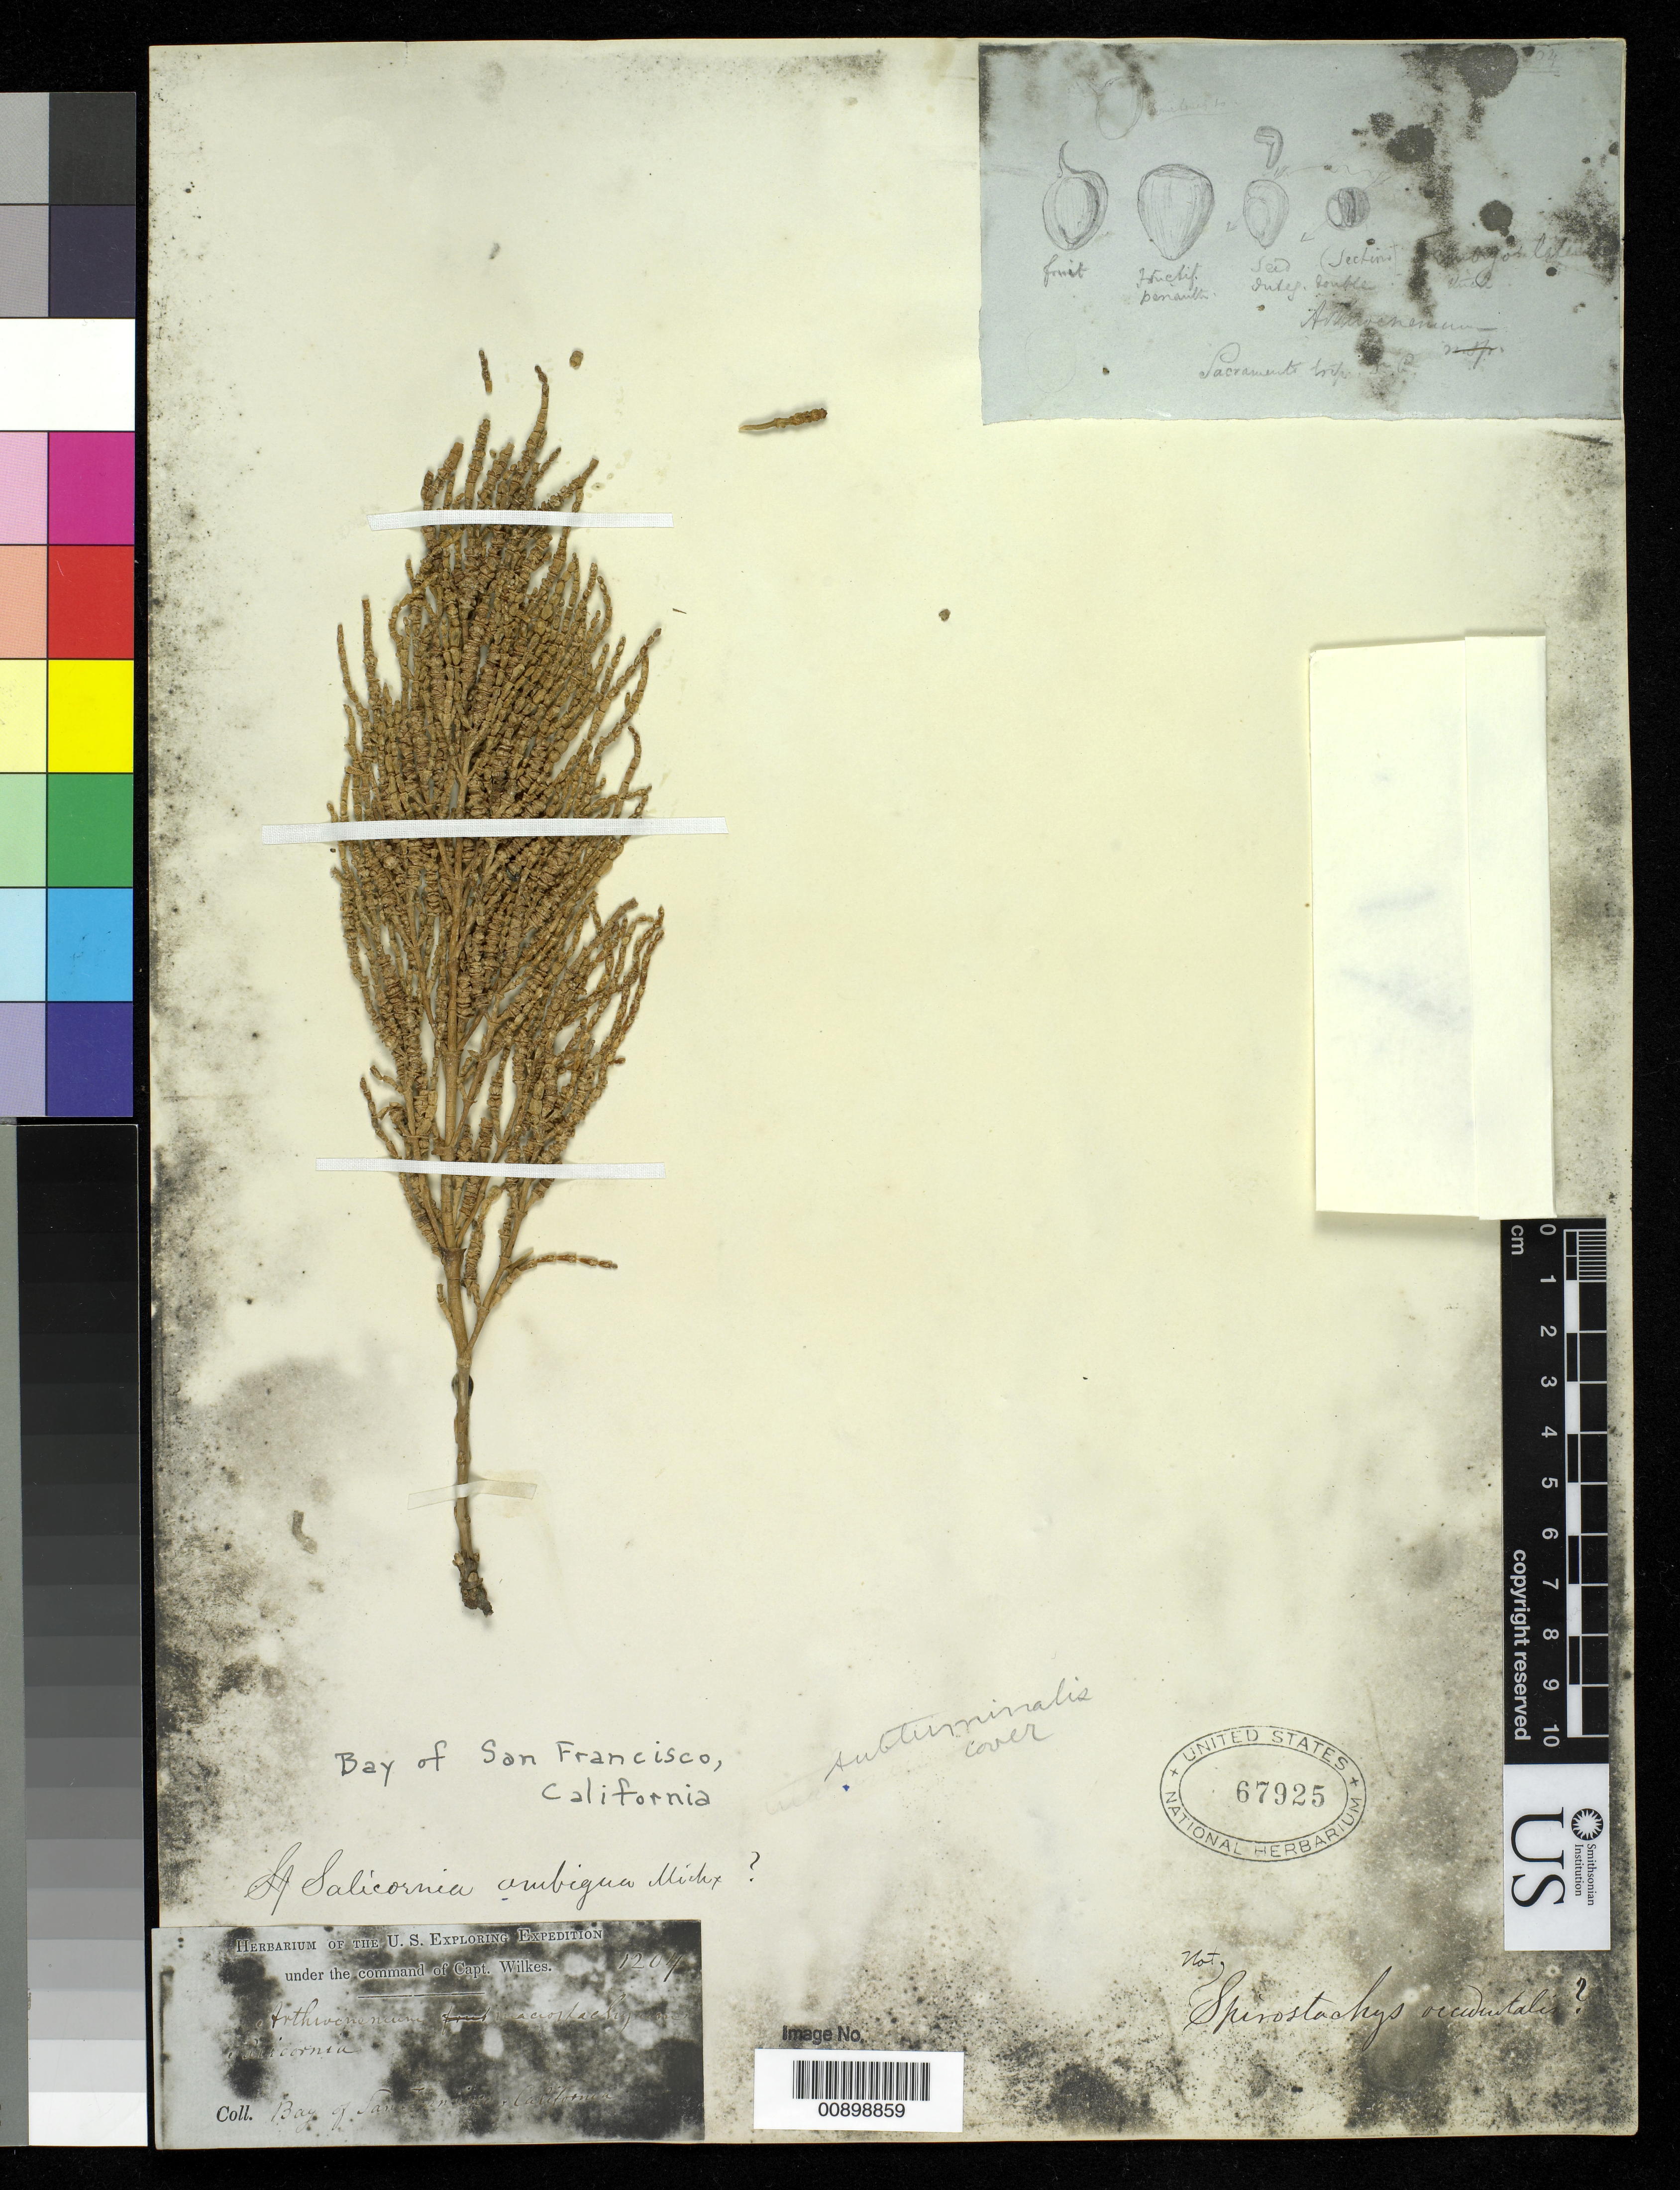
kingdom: Plantae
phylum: Tracheophyta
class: Magnoliopsida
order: Caryophyllales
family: Amaranthaceae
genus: Arthroceras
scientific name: Arthroceras subterminale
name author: (Parish) Piirainen & G. Kadereit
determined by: Strong, Mark T., (BOT), Smithsonian Institution - National Museum of Natural History (UNITED STATES)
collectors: Wilkes Explor. Exped.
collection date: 1838/1842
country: United States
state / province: California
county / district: San Francisco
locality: Bay of San Francisco, California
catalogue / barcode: US 67925